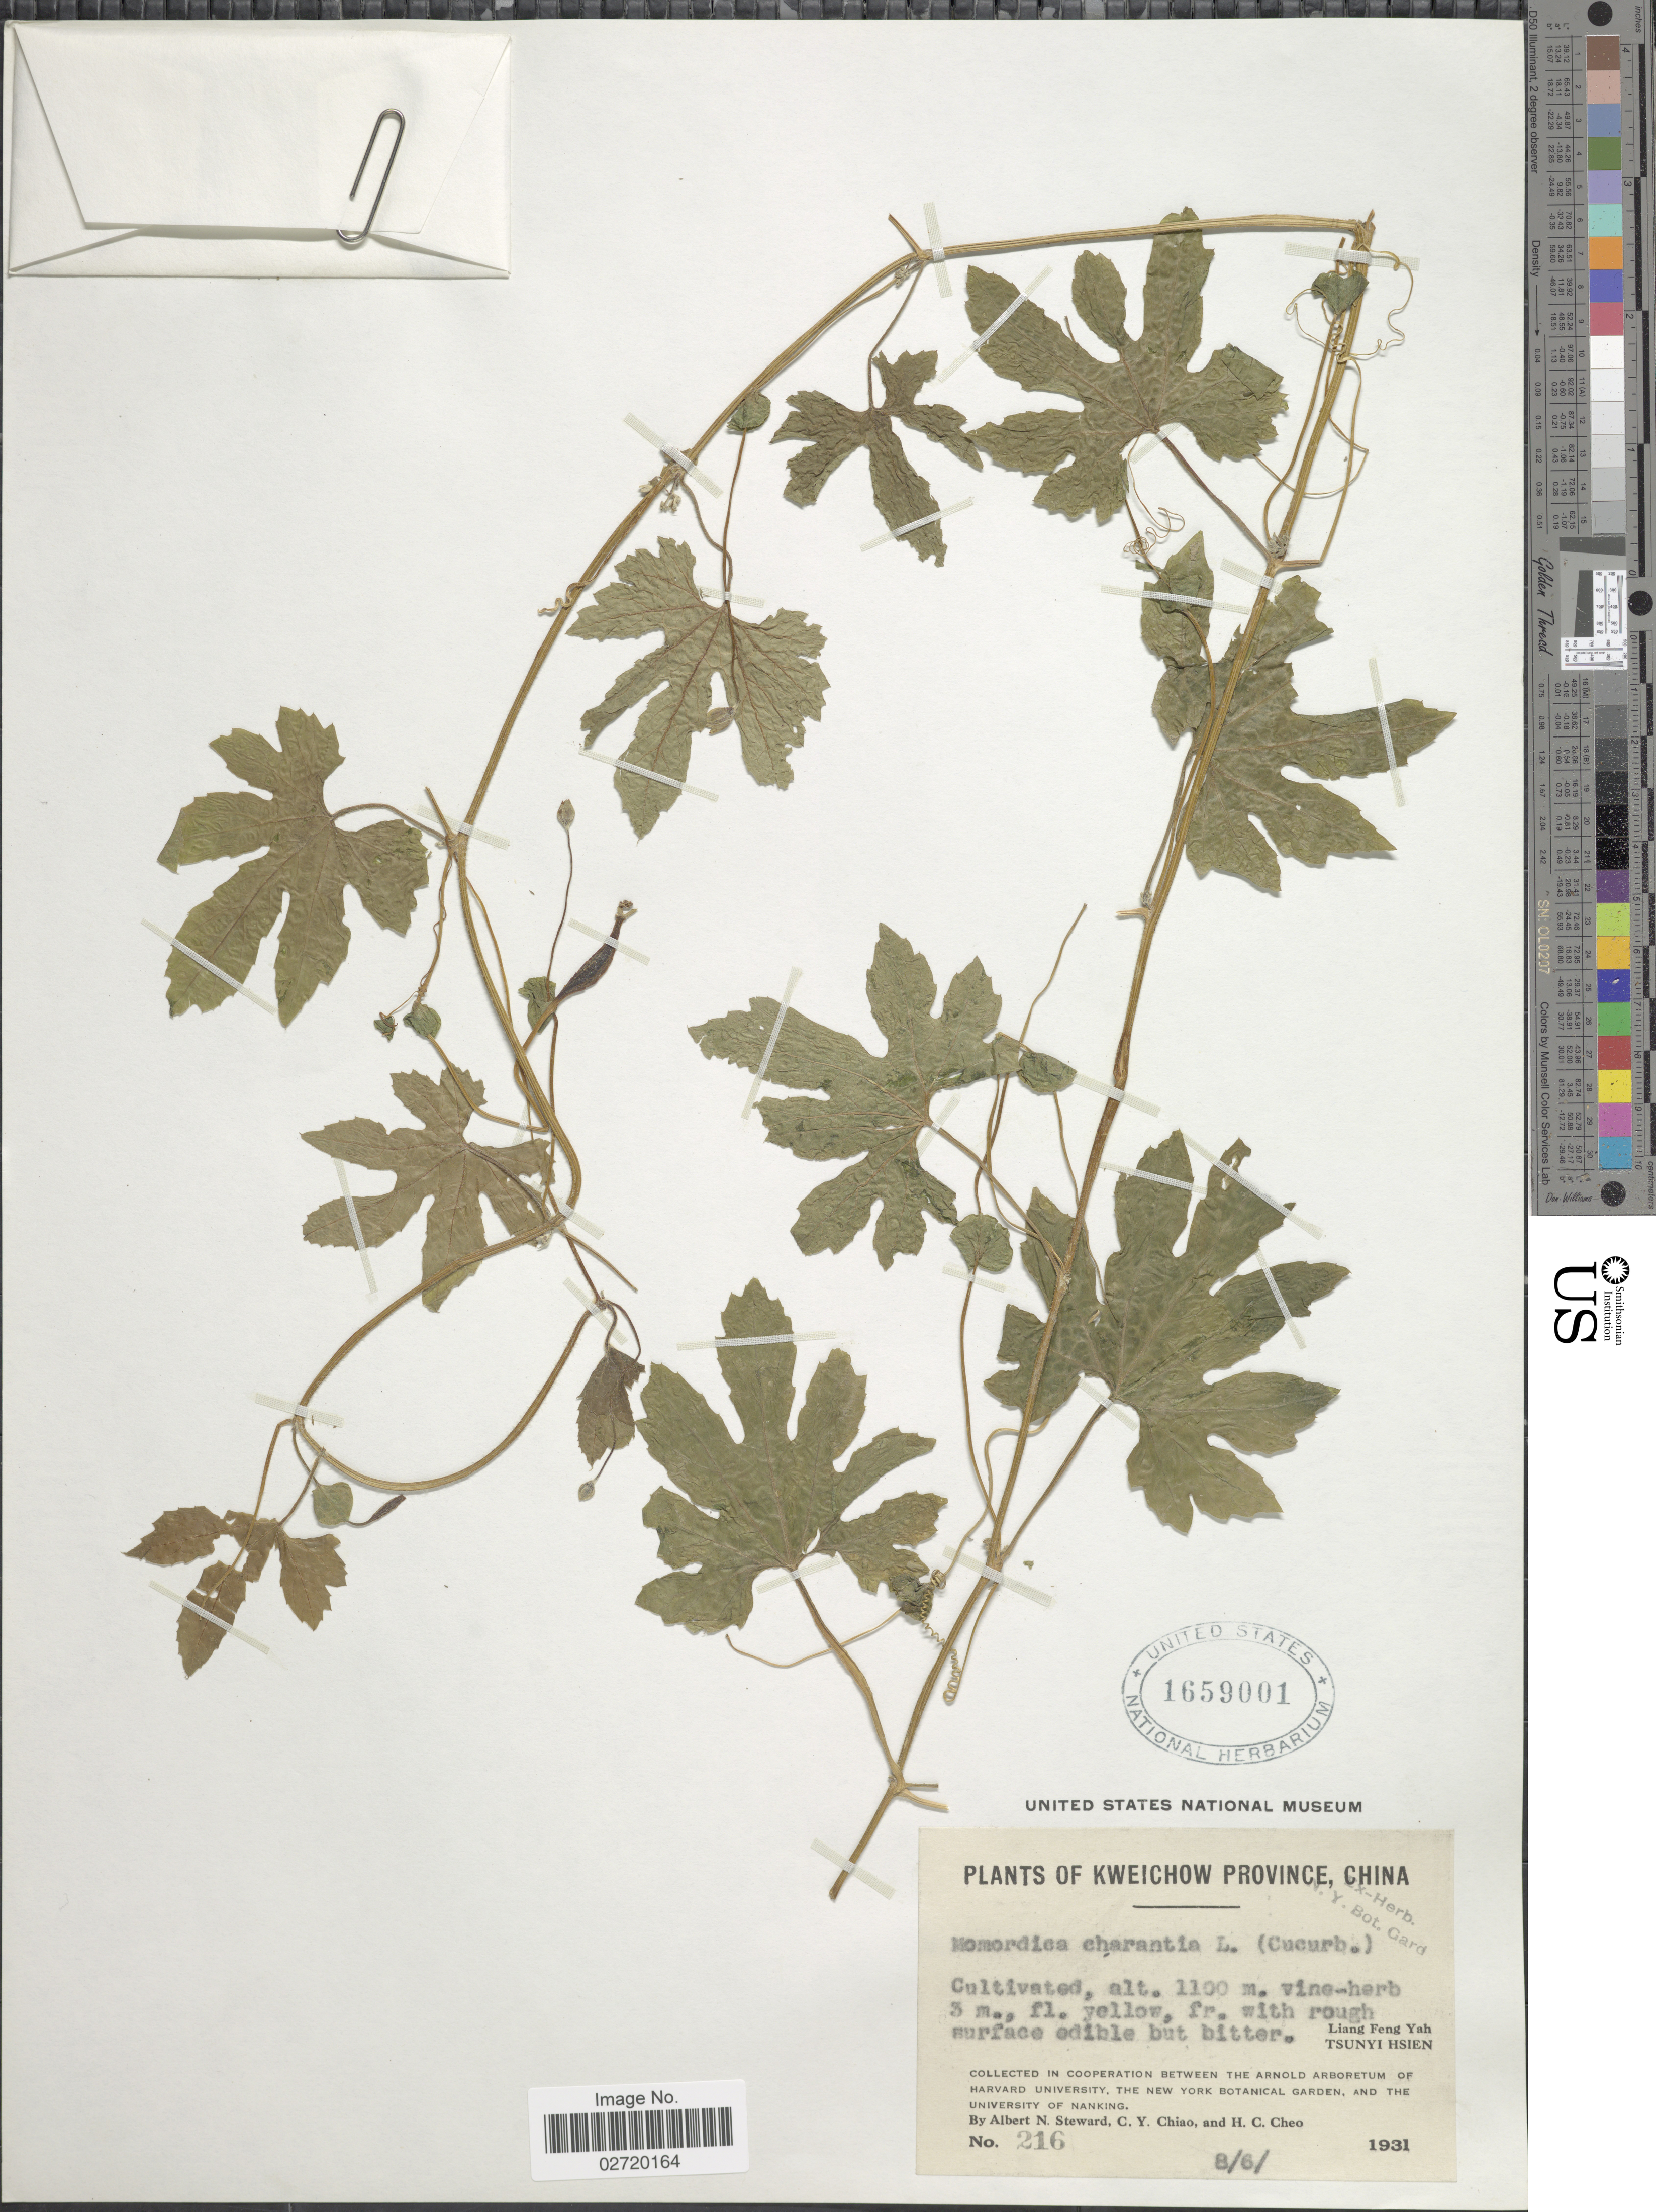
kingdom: Plantae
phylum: Tracheophyta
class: Magnoliopsida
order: Cucurbitales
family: Cucurbitaceae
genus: Momordica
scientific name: Momordica charantia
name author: L.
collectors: A. N. Steward, C. Y. Chiao & H. Cheo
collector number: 216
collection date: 1931-06-08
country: China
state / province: Guizhou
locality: Kweichow Province, Liang Feng Yah, Tsunyi Hsien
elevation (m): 1100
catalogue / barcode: US 1659001